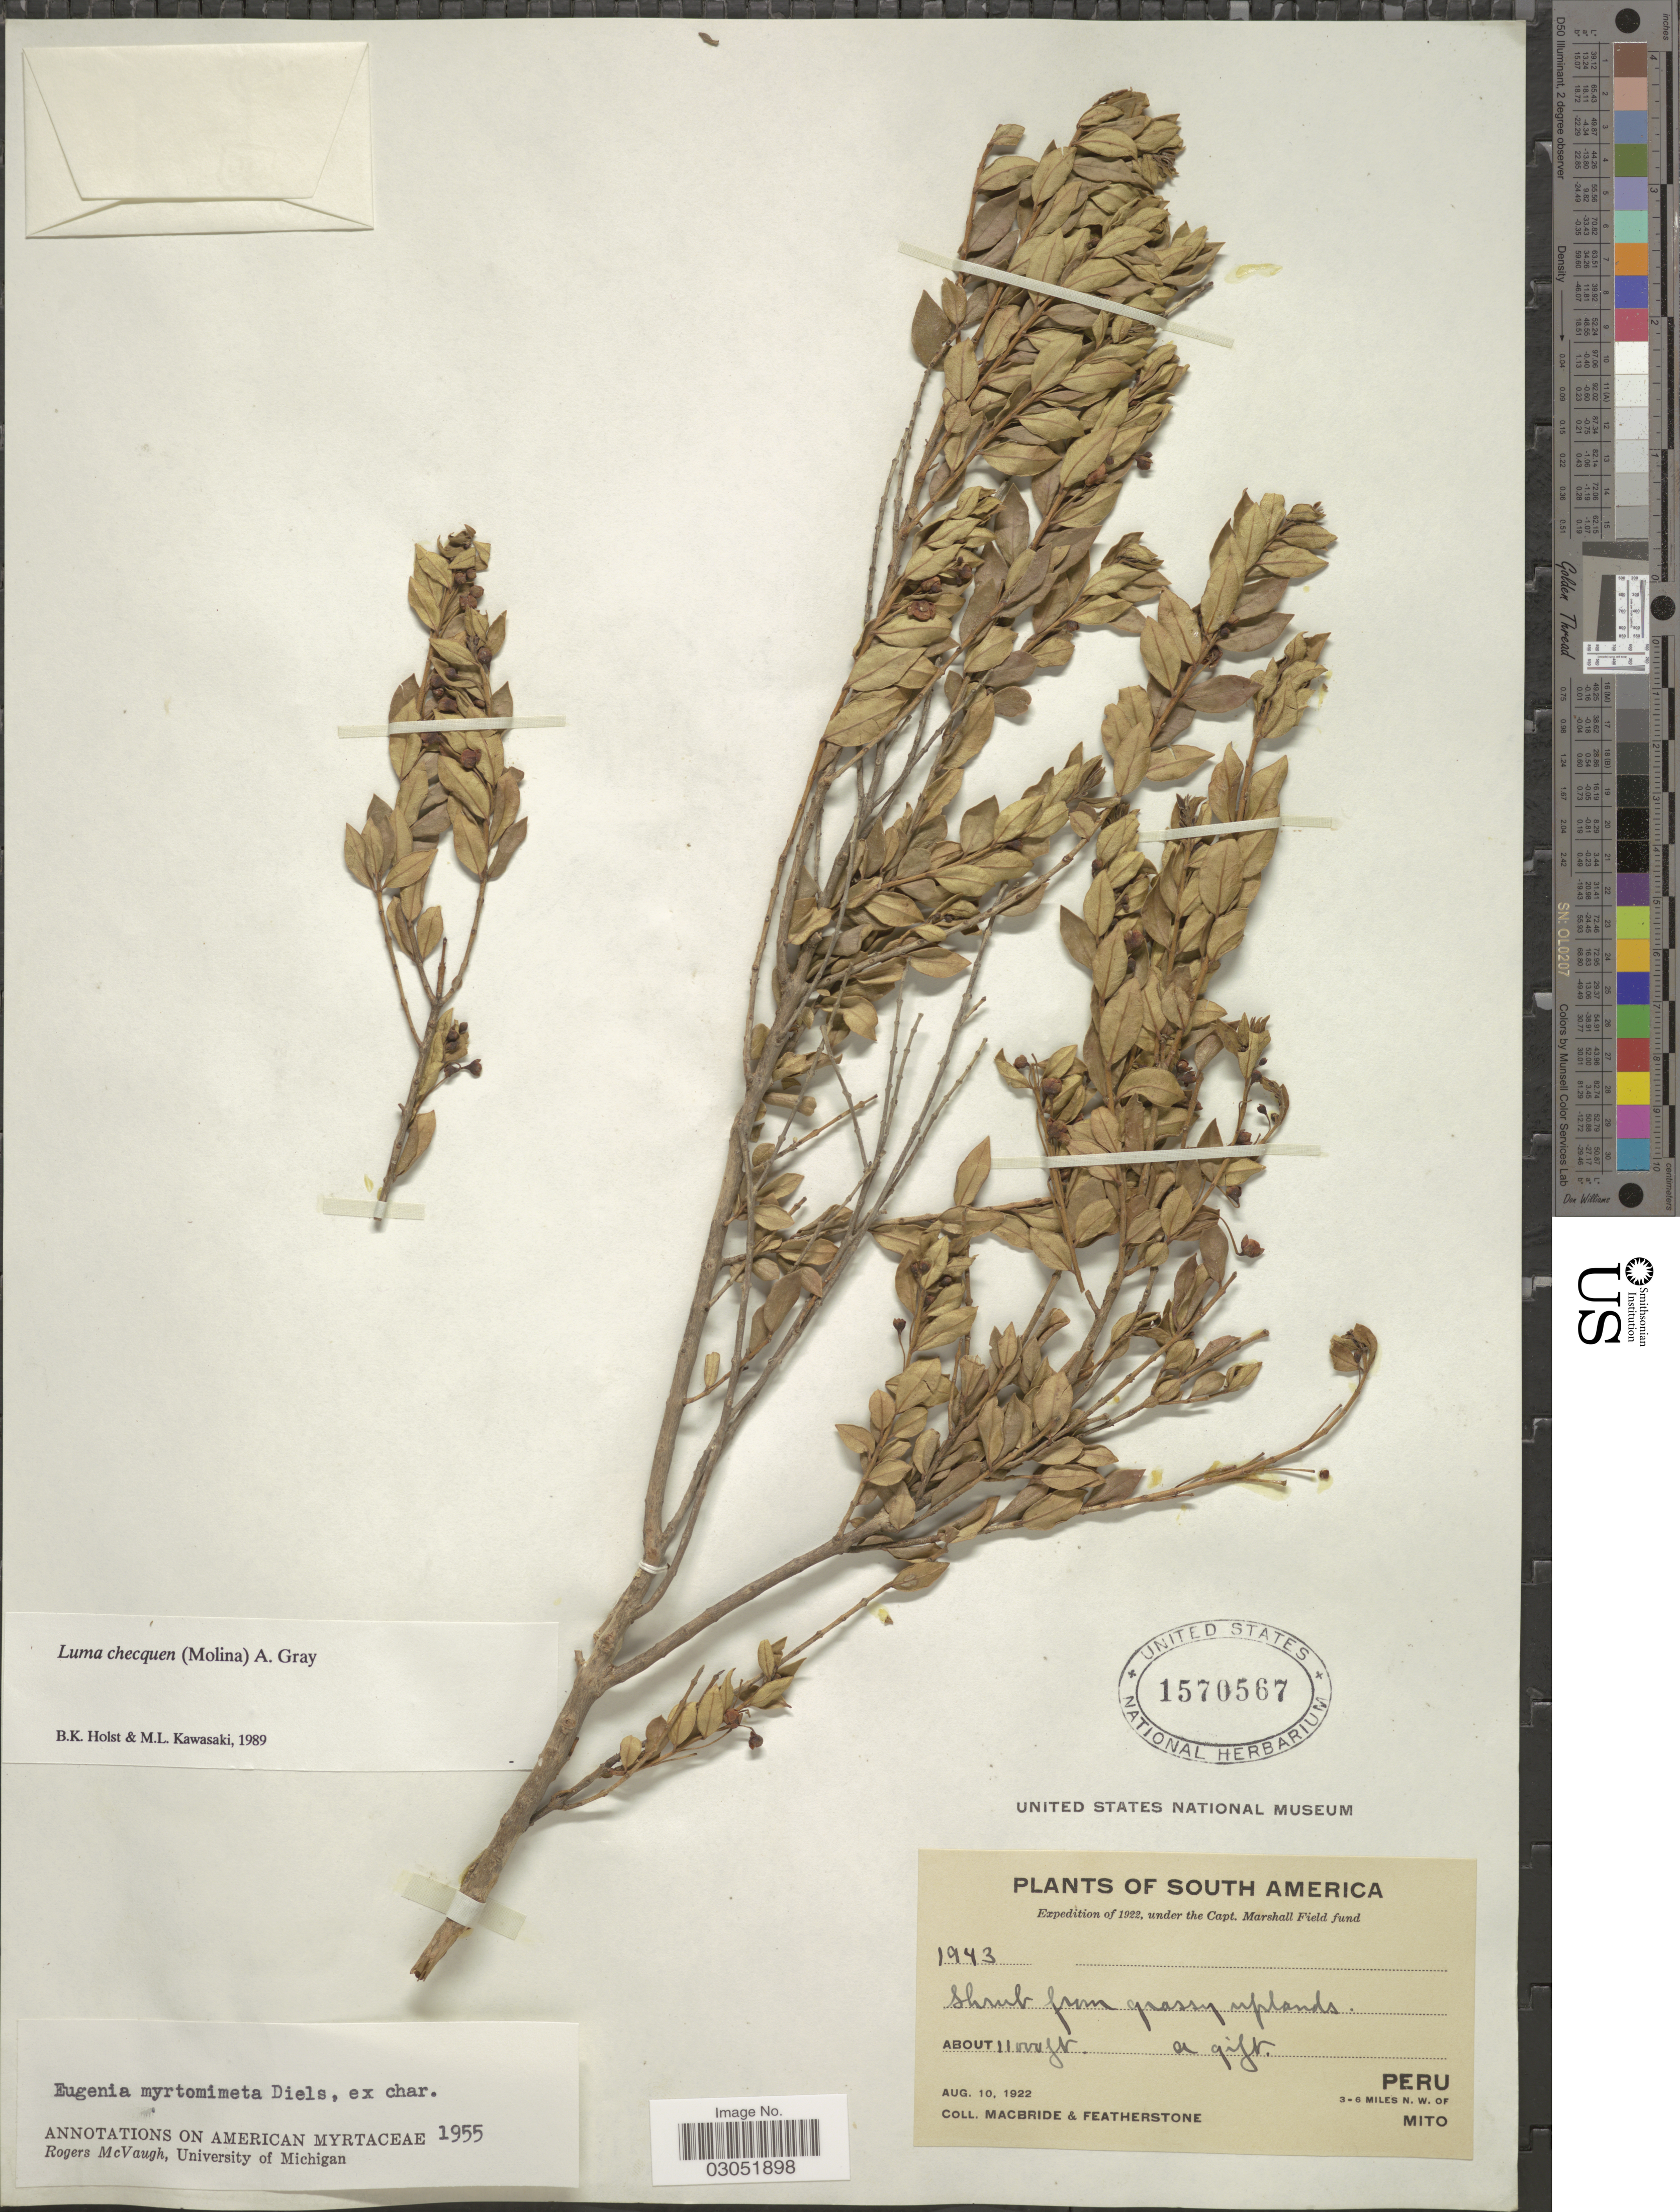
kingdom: Plantae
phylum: Tracheophyta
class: Magnoliopsida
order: Myrtales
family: Myrtaceae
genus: Luma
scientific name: Luma chequen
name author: (Molina) A. Gray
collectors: Macbride, -- & -. Featherstone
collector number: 1943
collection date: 1922-08-10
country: Peru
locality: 3-6 miles NW of Mito.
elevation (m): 3353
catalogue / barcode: US 1570567